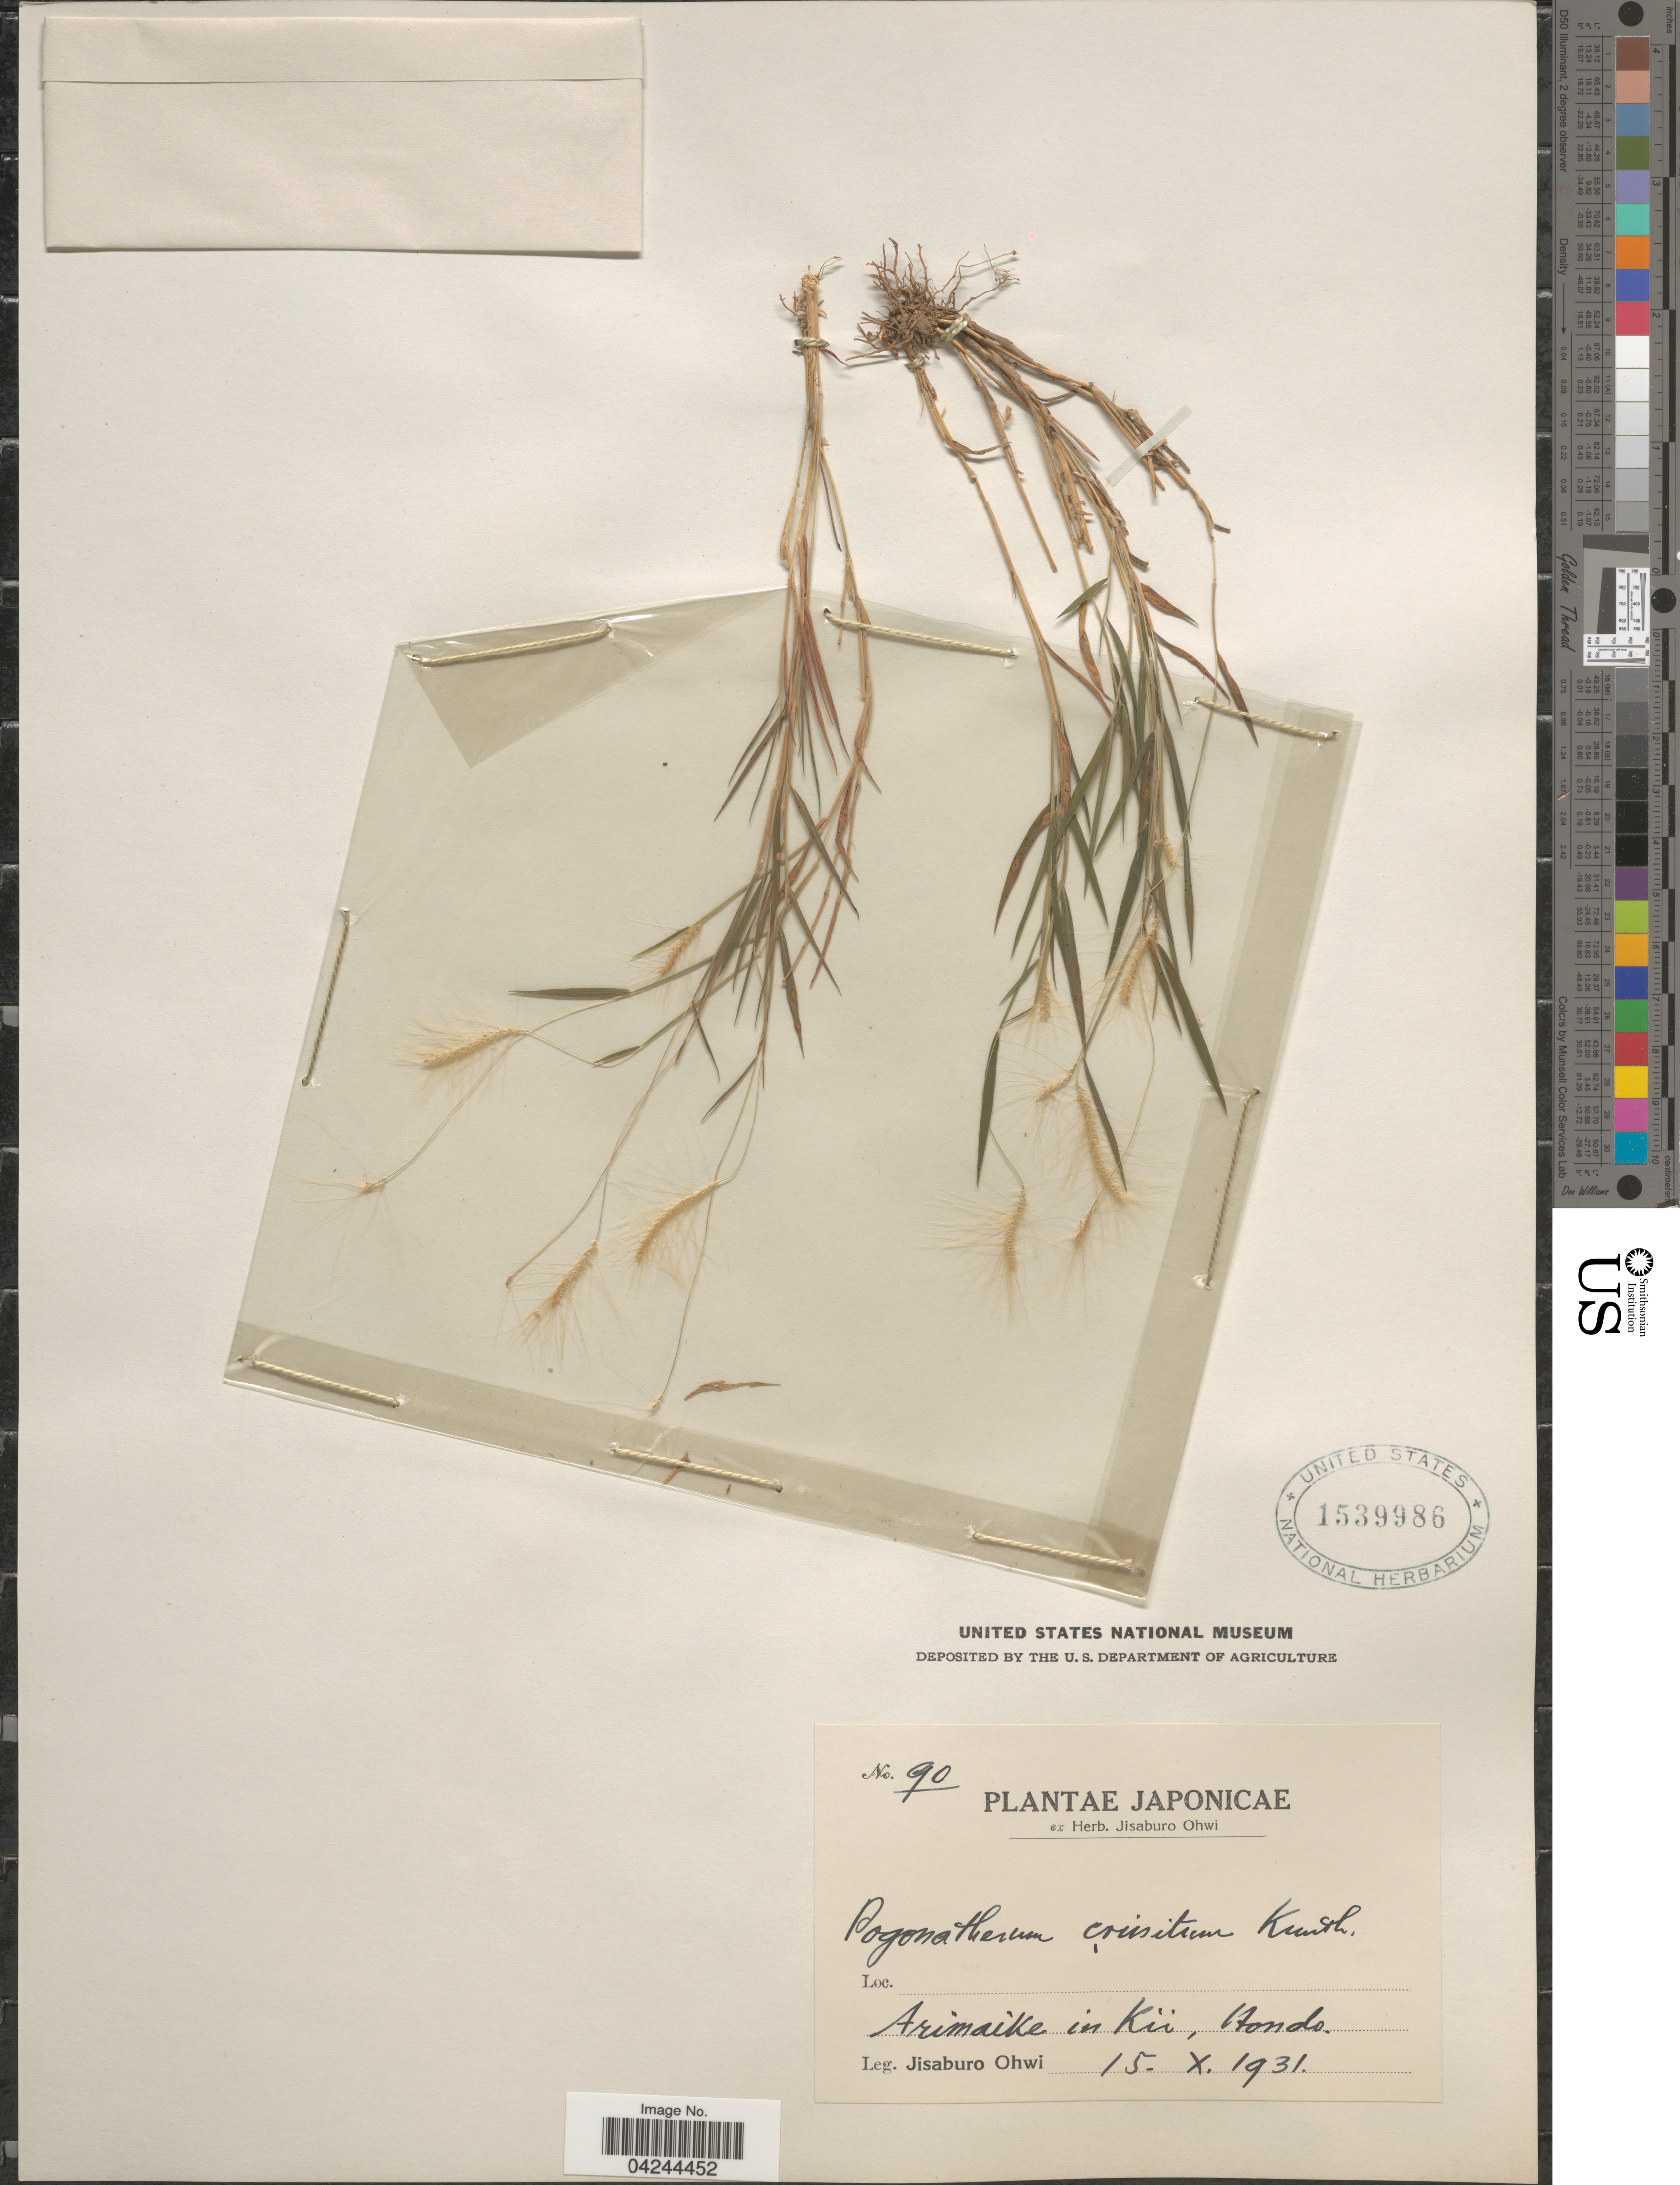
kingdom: Plantae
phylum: Tracheophyta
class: Liliopsida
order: Poales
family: Poaceae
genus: Pogonatherum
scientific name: Pogonatherum crinitum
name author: (Thunb.) Kunth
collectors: J. Ohwi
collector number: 90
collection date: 1931-10-15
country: Japan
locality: Arimaike in Kii, Hondo.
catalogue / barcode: US 1539986